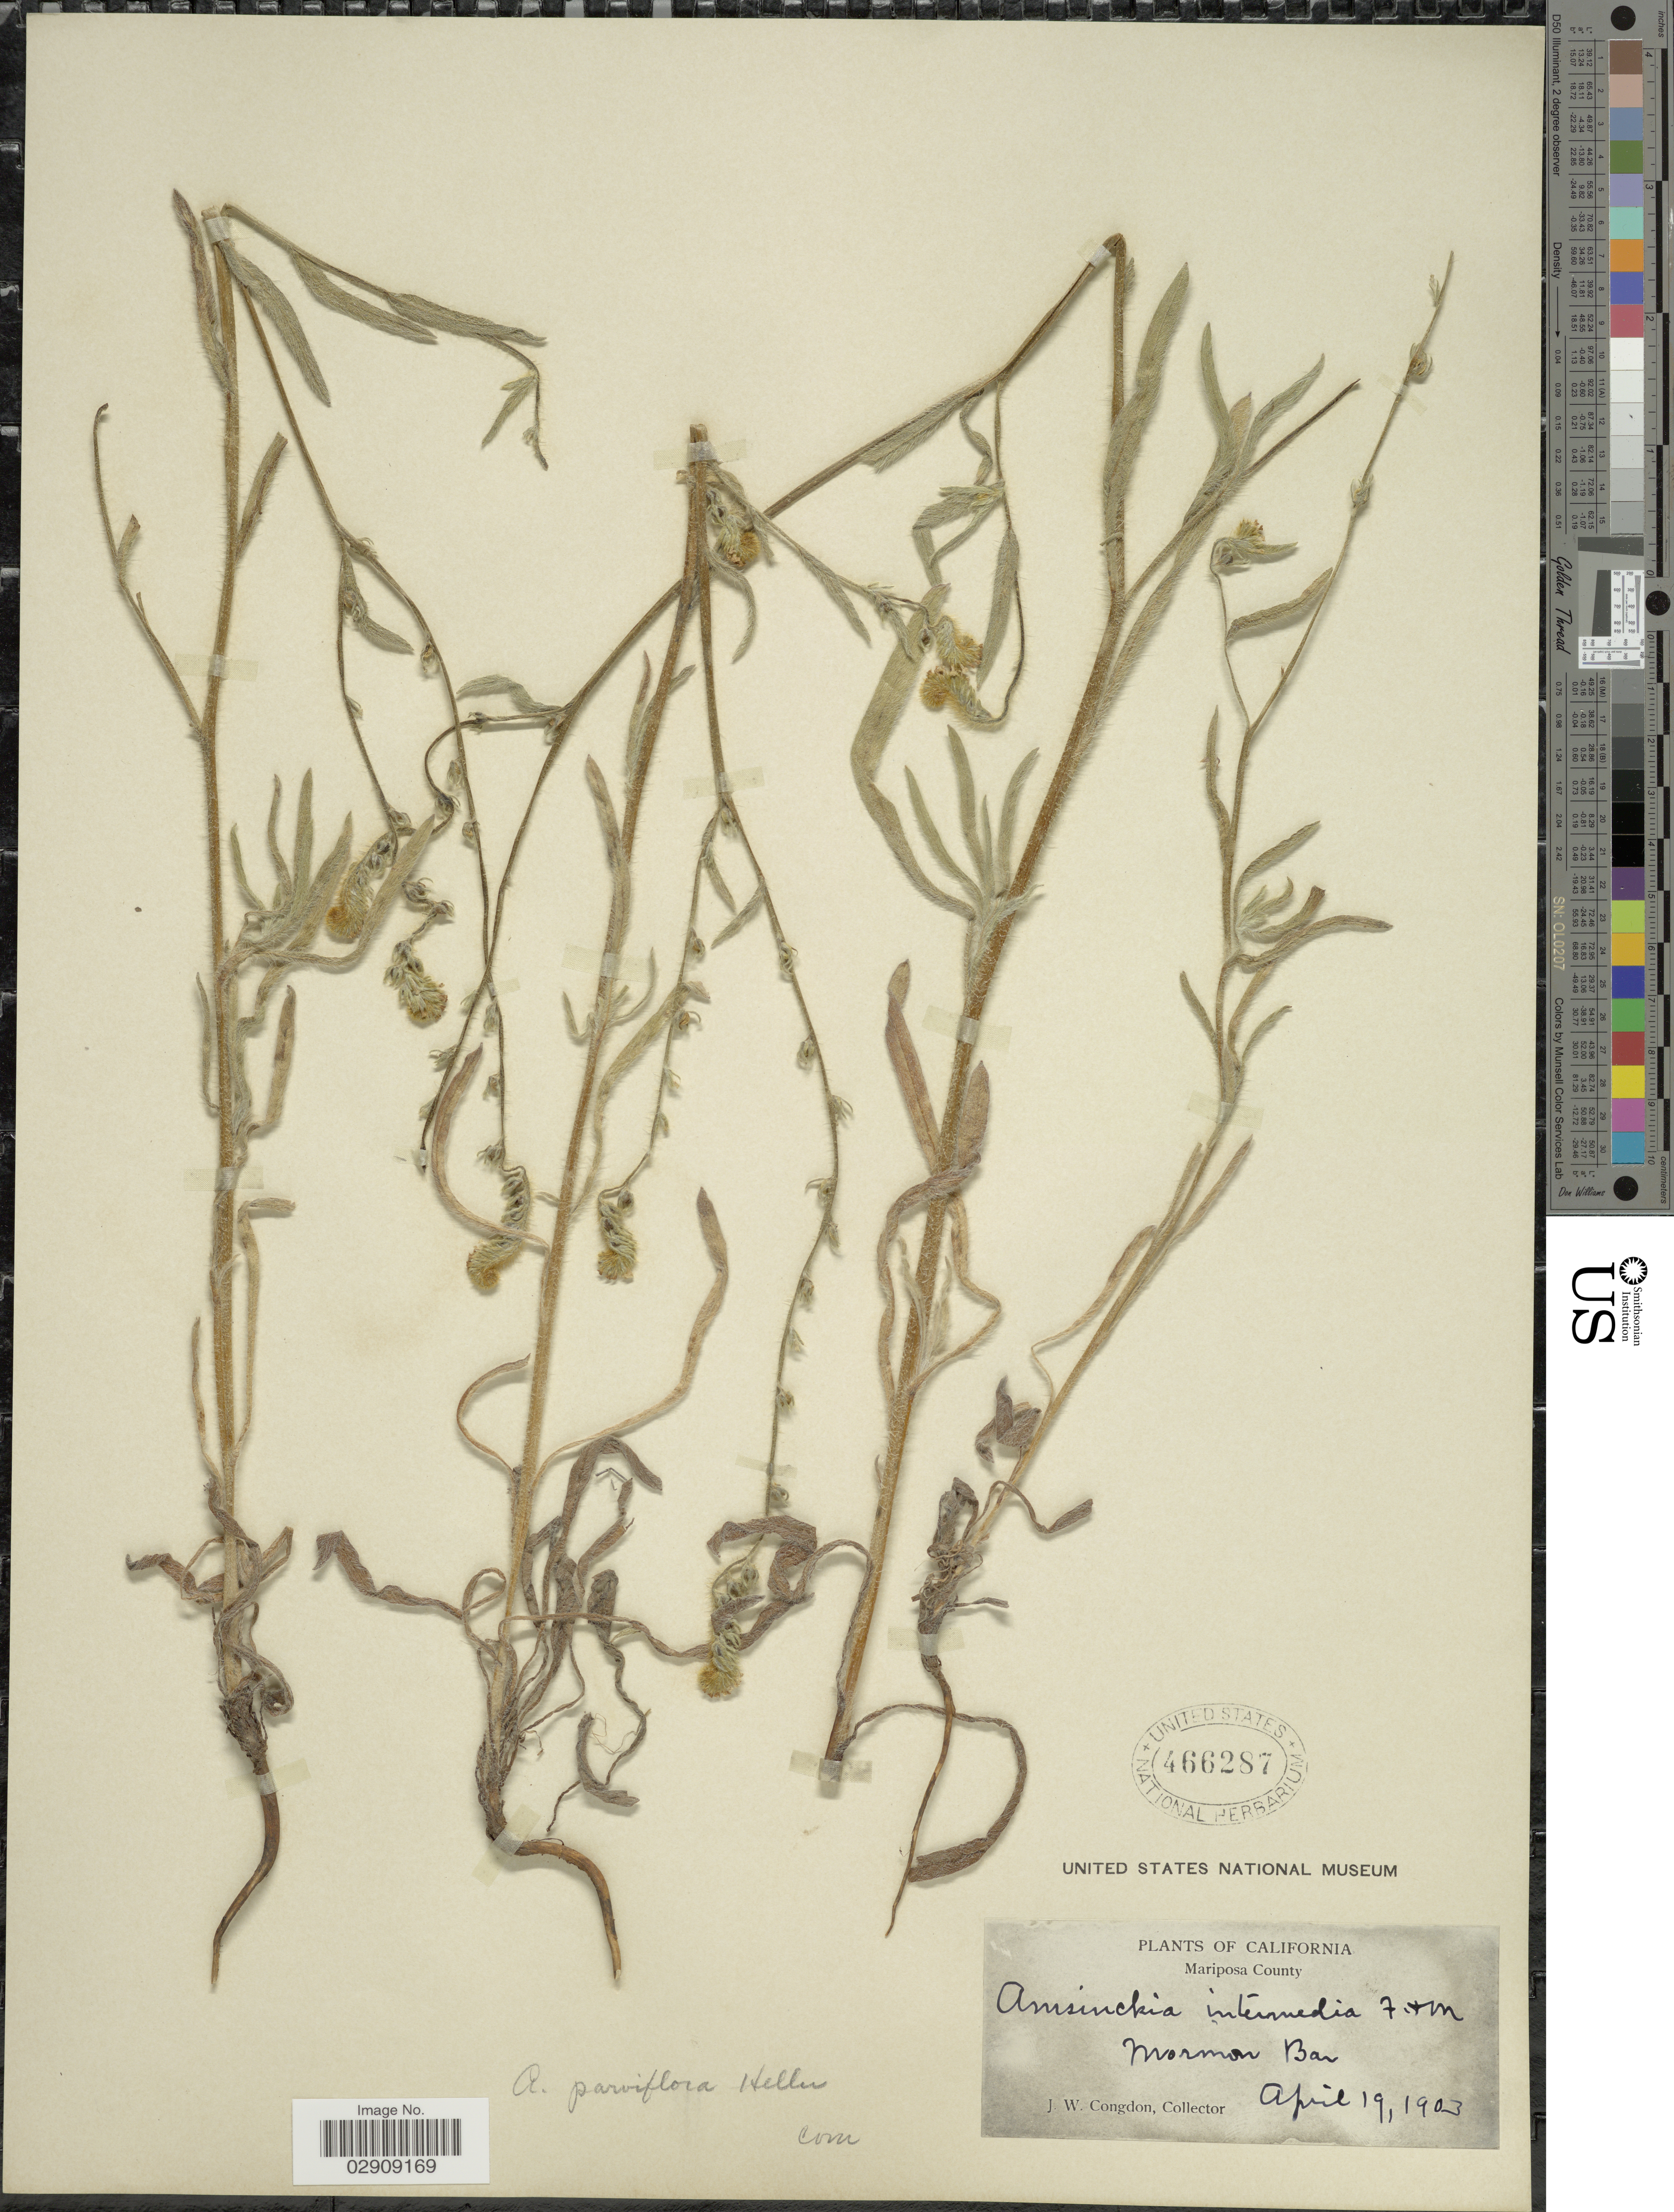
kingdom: Plantae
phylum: Tracheophyta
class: Magnoliopsida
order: Boraginales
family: Boraginaceae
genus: Amsinckia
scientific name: Amsinckia menziesii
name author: A. Nelson & J.F. Macbr.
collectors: J. W. Congdon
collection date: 1903-04-19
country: United States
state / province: California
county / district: Mariposa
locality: Mariposa County. Mormon Bar.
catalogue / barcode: US 466287